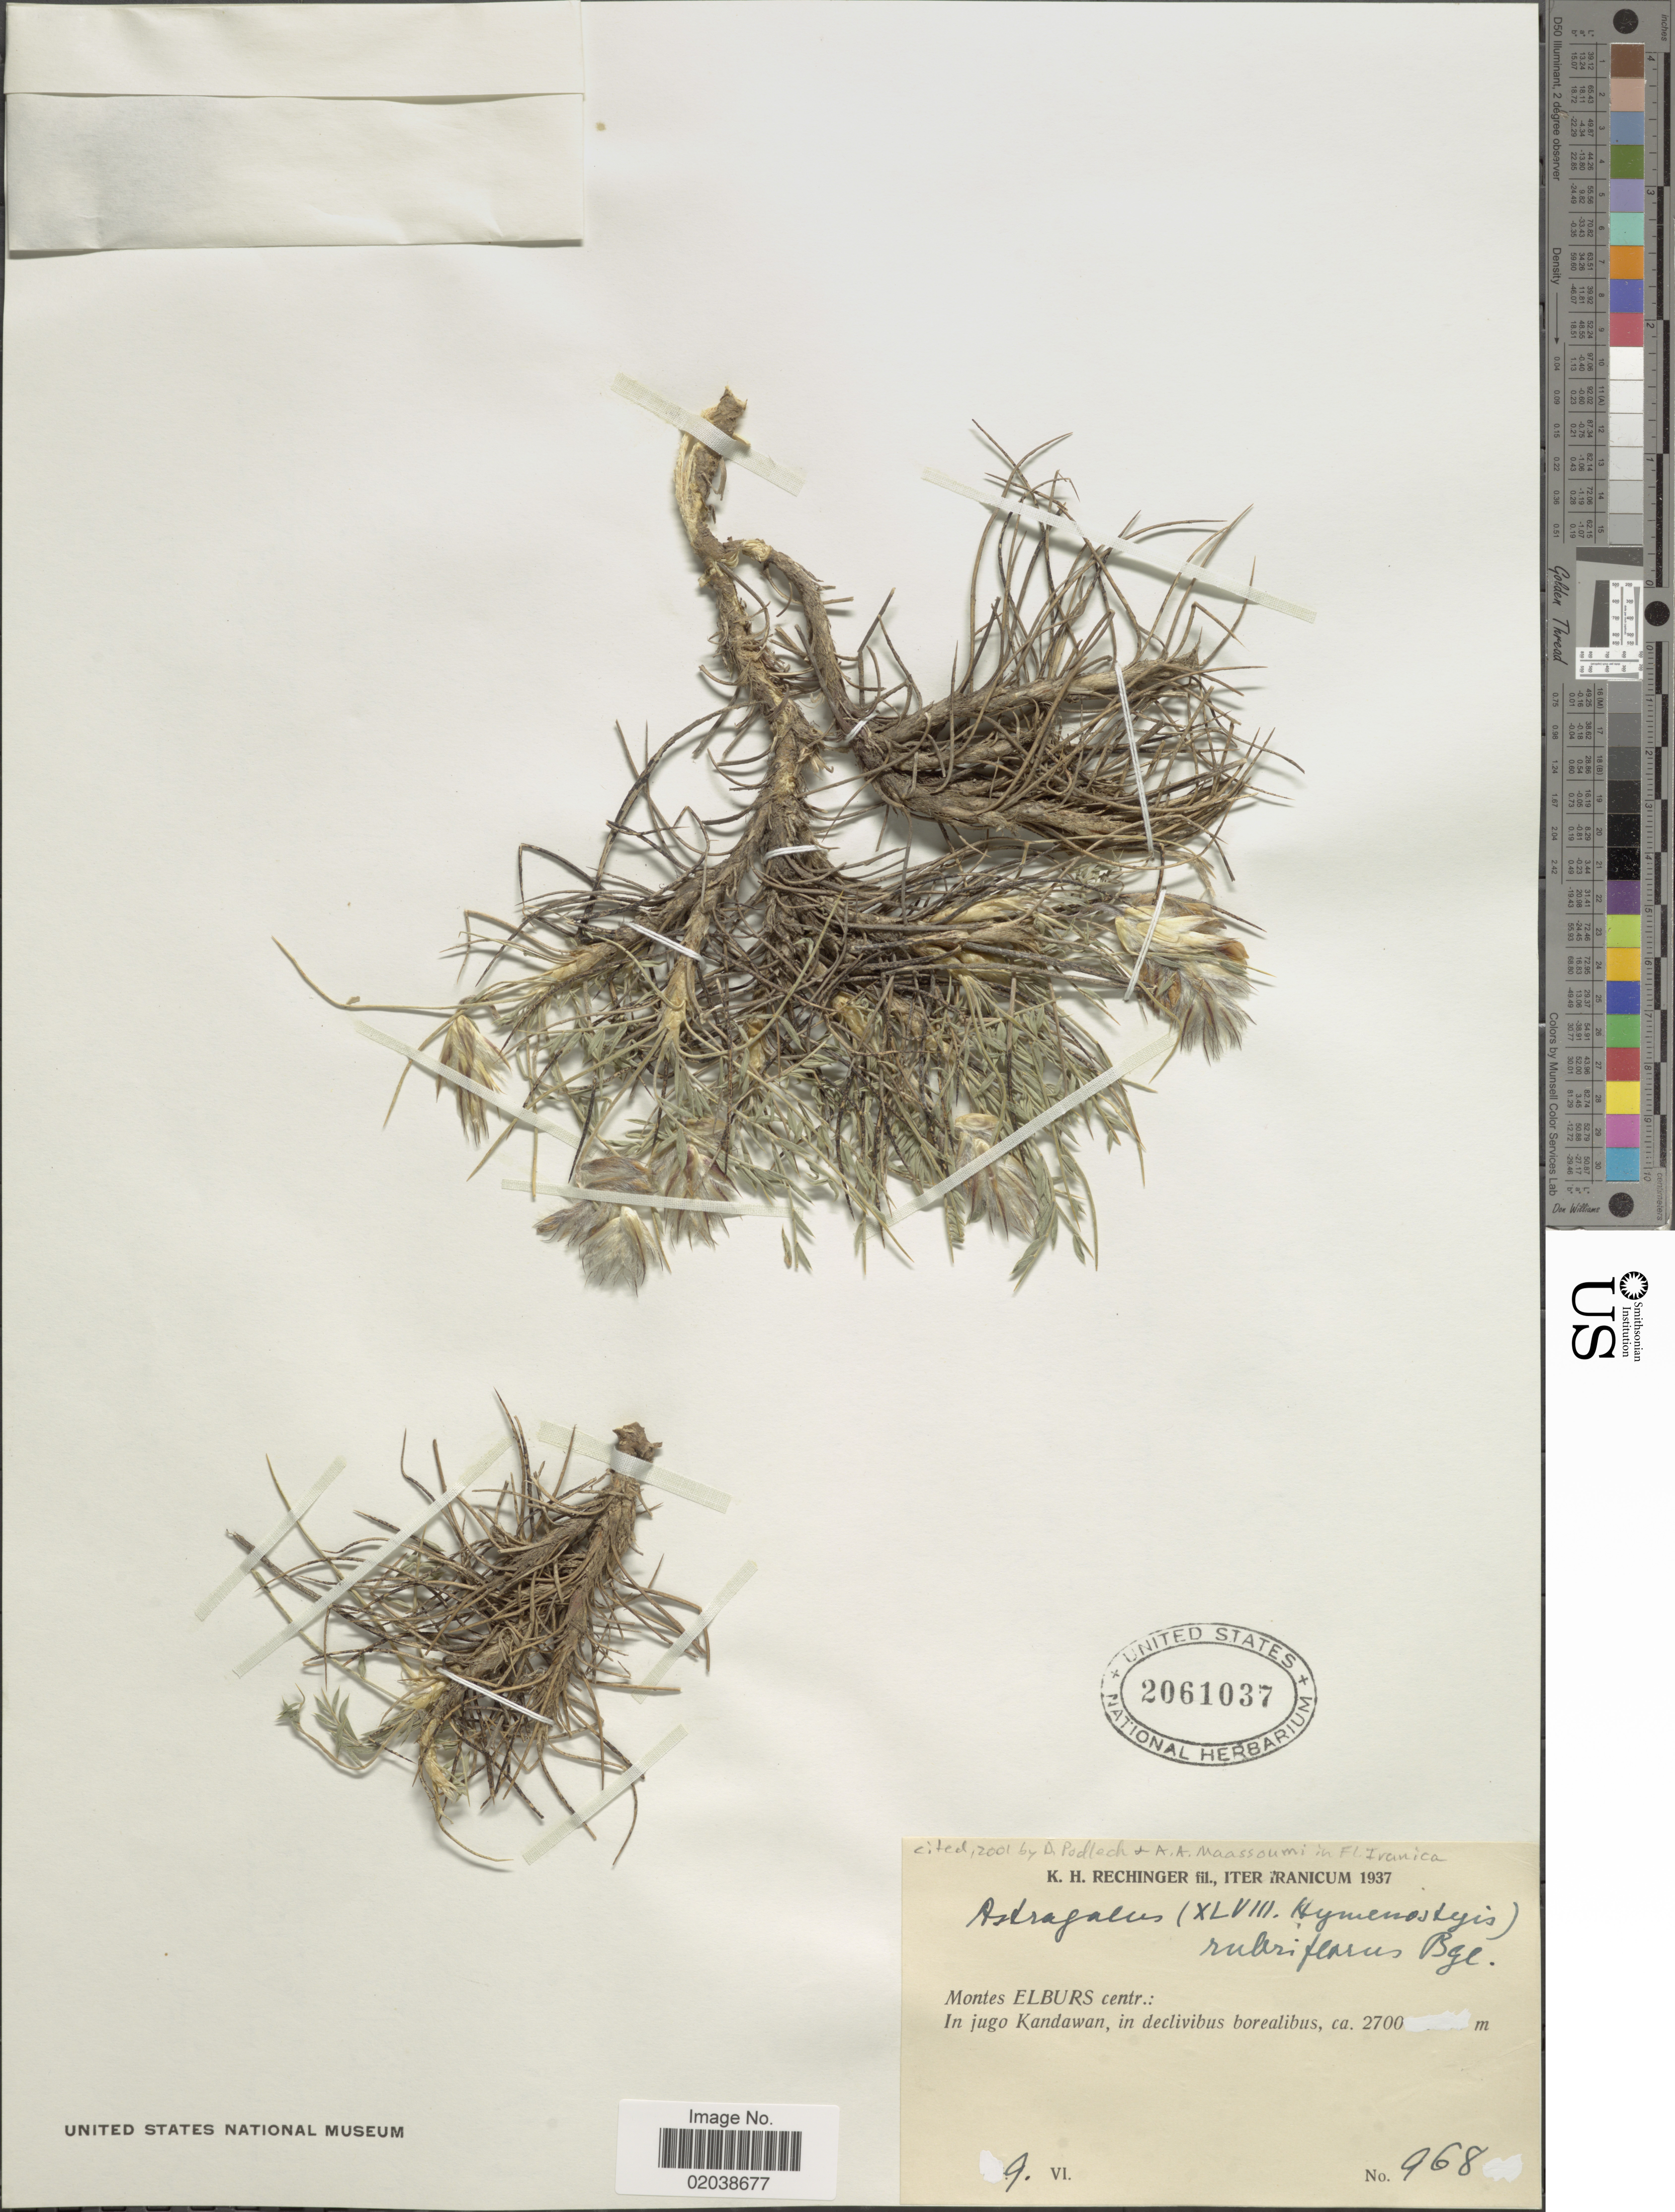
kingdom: Plantae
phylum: Tracheophyta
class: Magnoliopsida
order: Fabales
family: Fabaceae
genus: Astragalus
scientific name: Astragalus rubriflorus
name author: Bunge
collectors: K. H. Rechinger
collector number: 968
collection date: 1937-06-09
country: Iran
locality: Iranicum. Montes Elburs centr.: In jugo Kandawan, in declivibus borealibus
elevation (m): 2700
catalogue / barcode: US 2061037